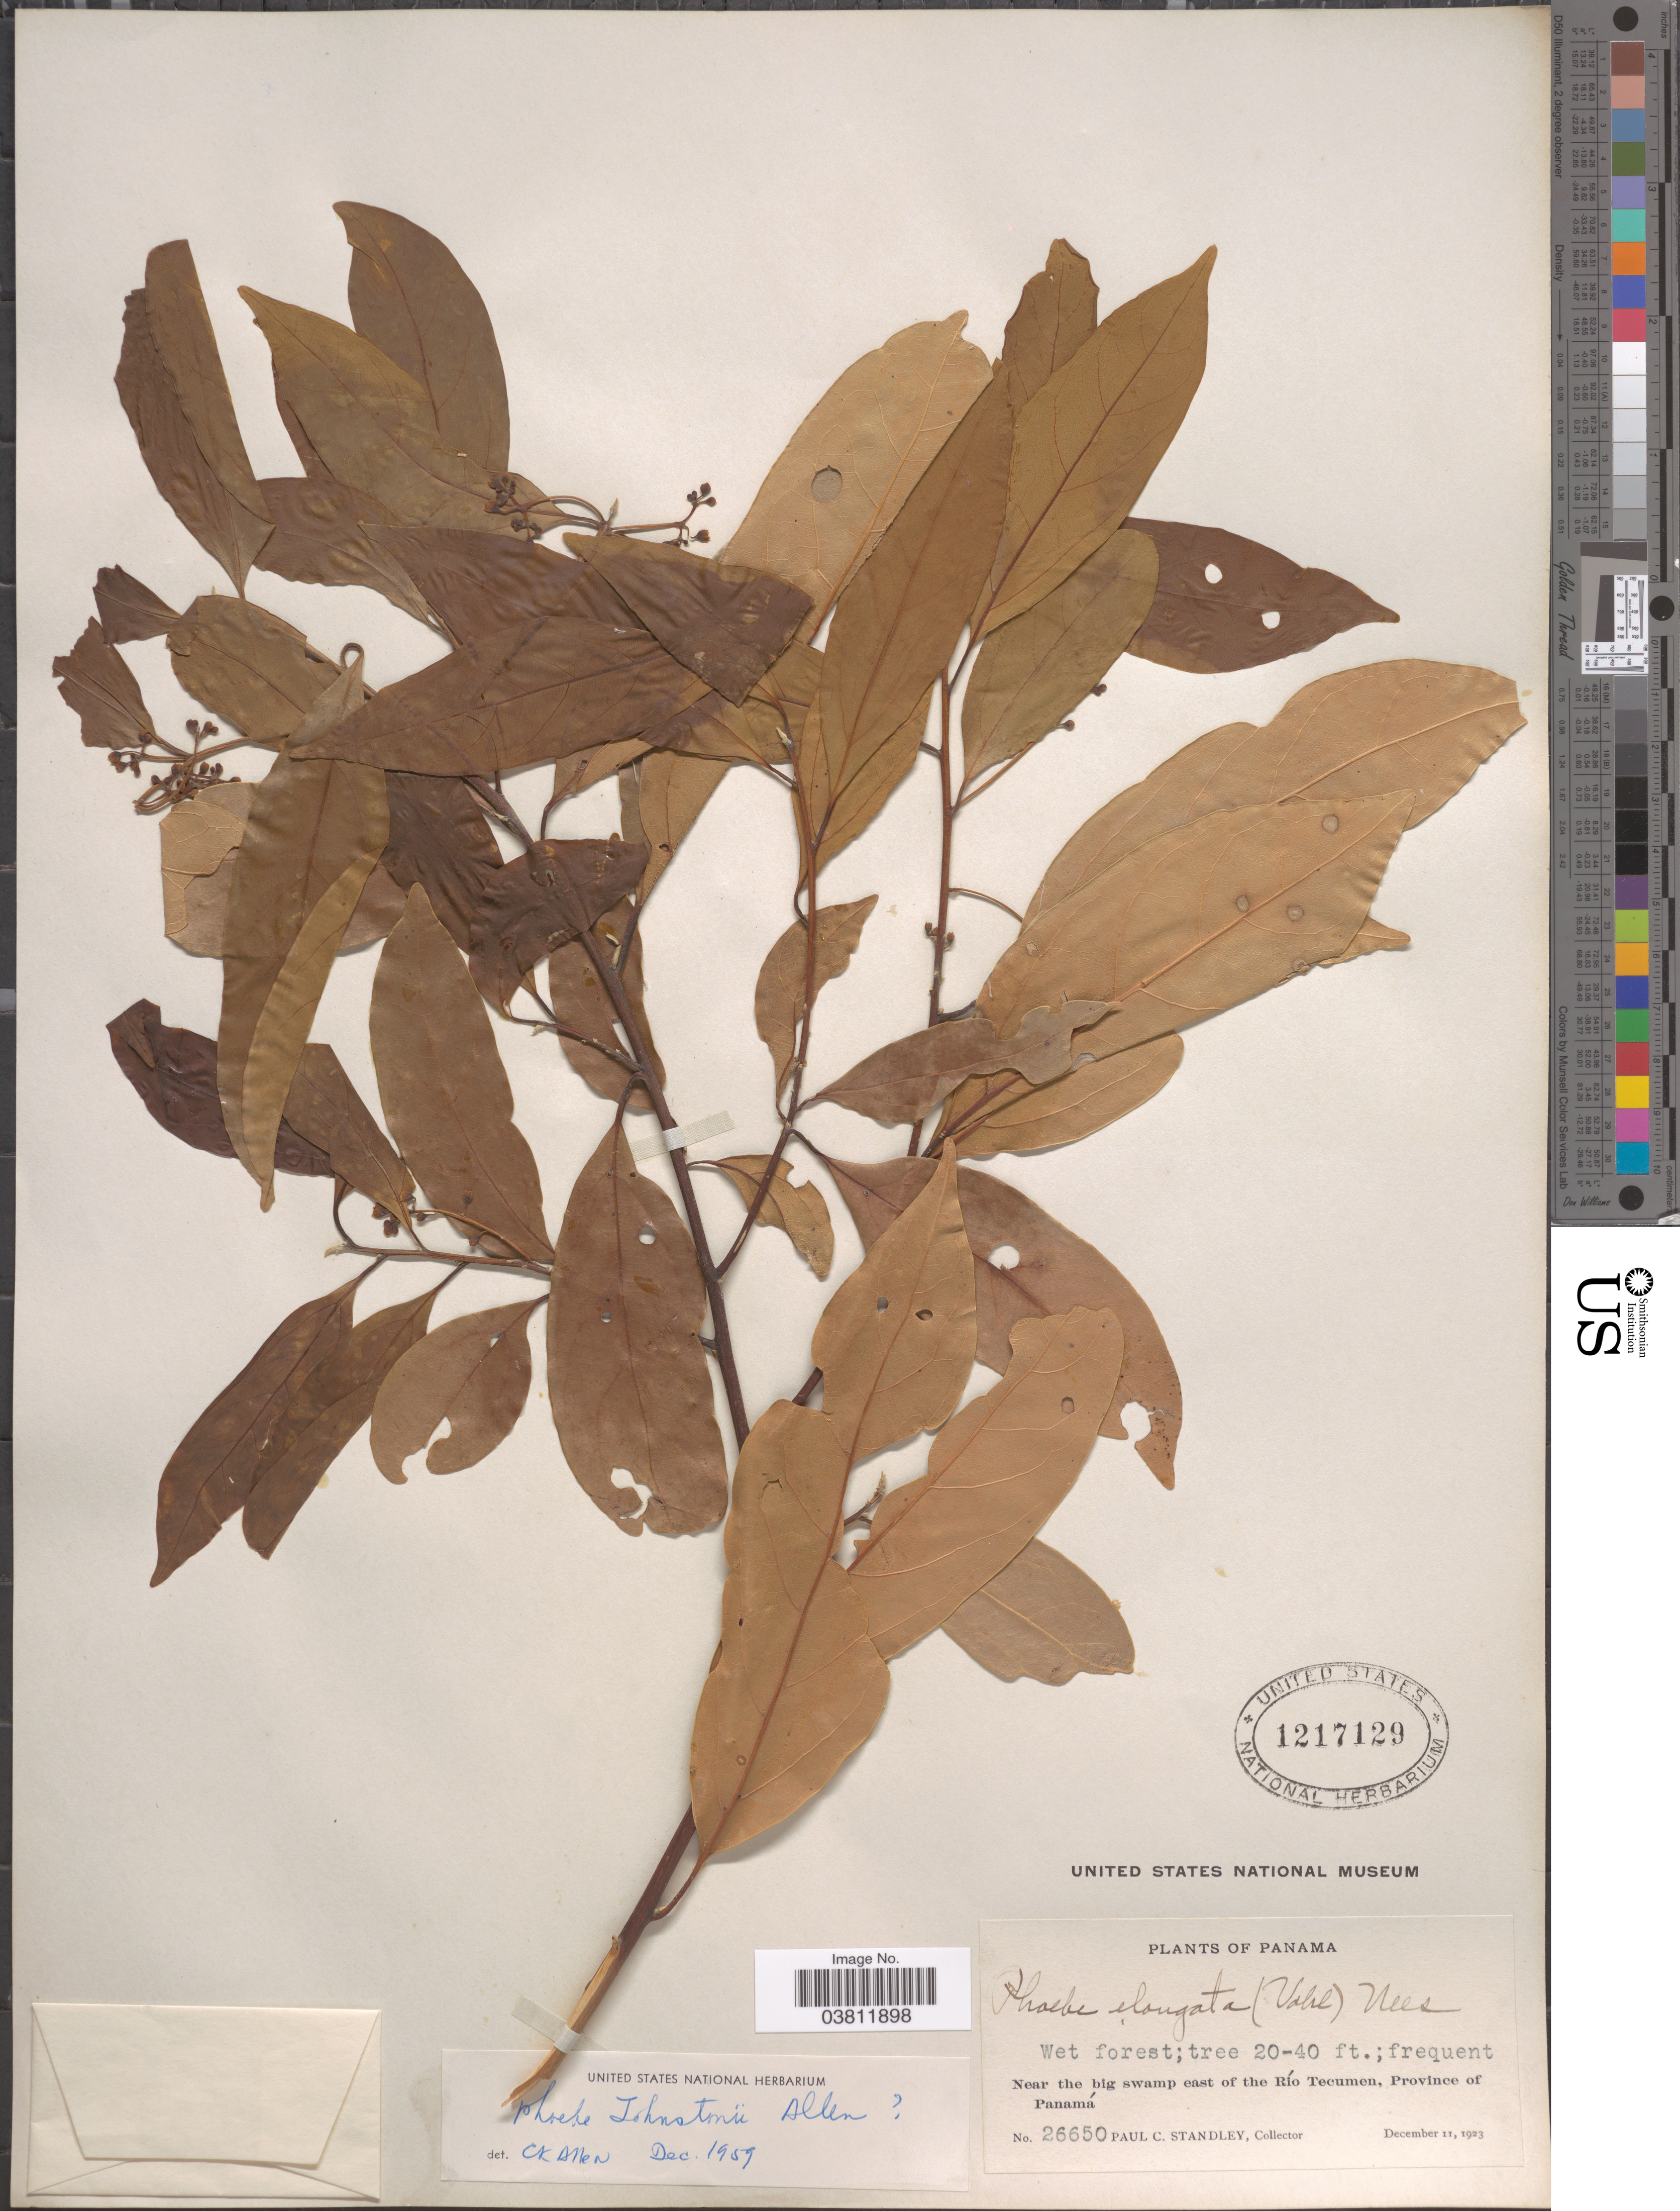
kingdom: Plantae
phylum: Tracheophyta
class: Magnoliopsida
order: Laurales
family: Lauraceae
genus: Phoebe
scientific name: Phoebe johnstonii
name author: C.K. Allen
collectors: P. C. Standley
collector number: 26650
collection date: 1923-12-11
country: Panama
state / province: Panamá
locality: Near the big swamp east of the Río Tecumen.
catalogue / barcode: US 1217129